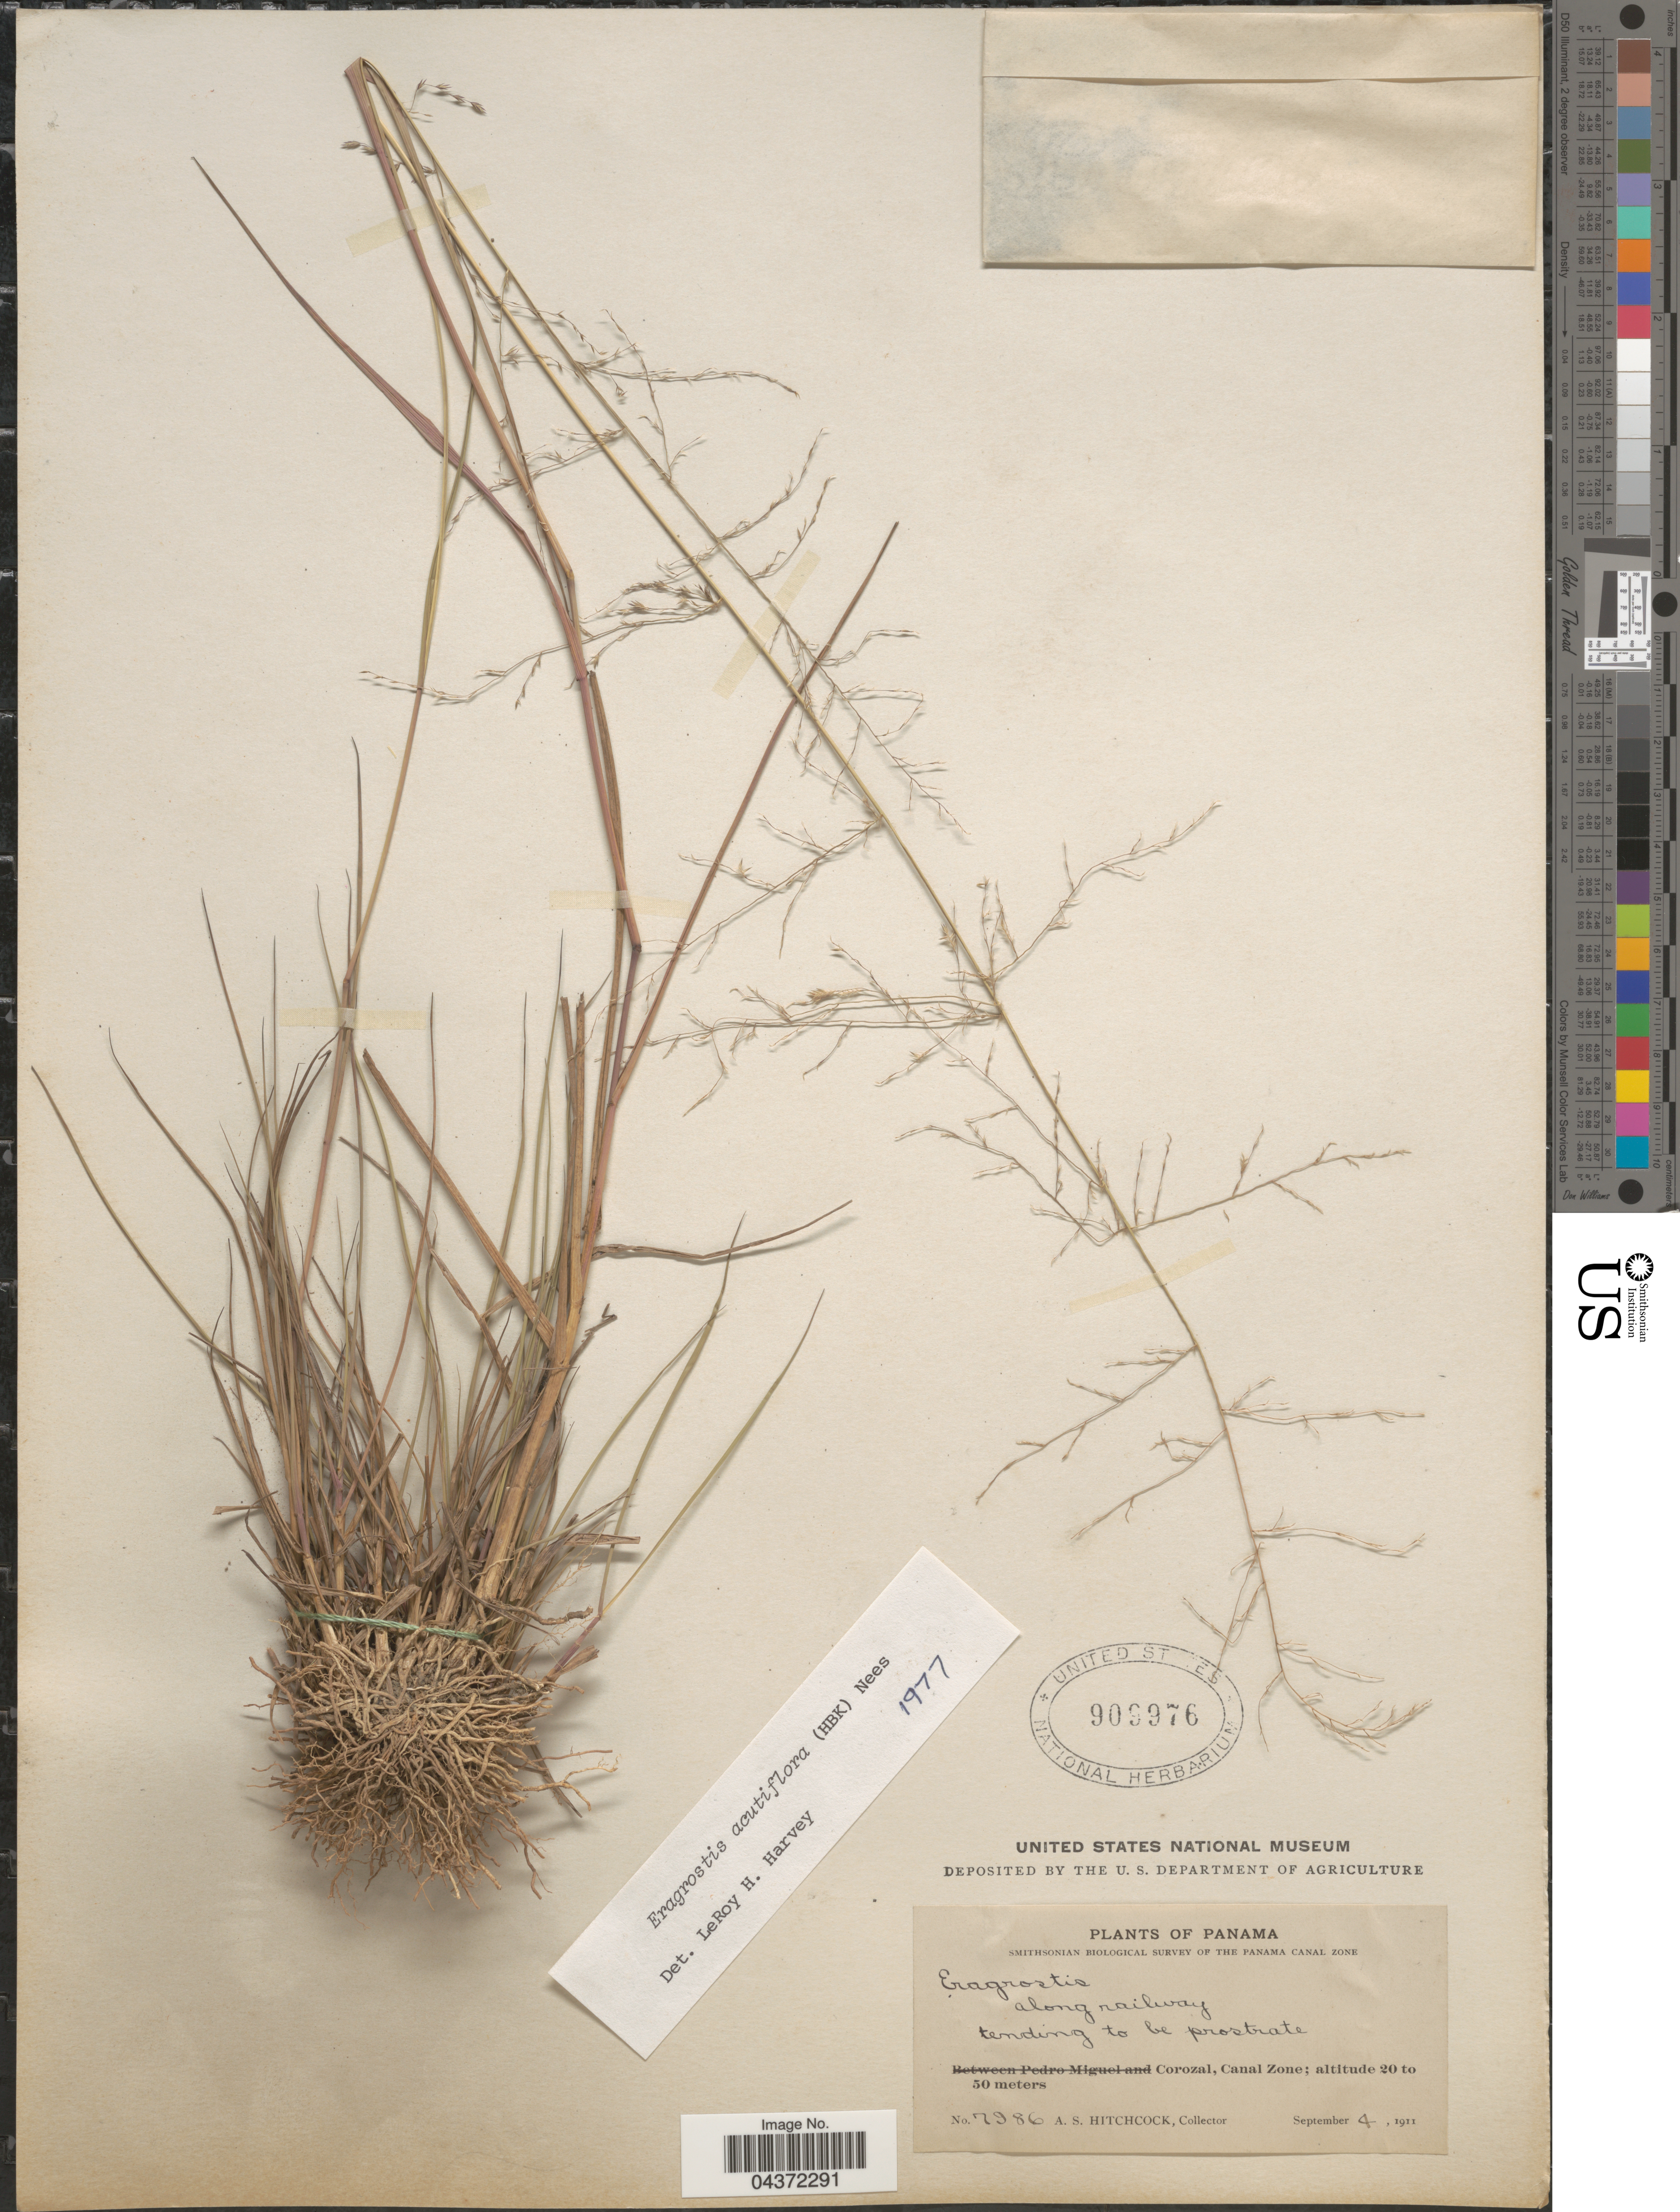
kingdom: Plantae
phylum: Tracheophyta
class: Liliopsida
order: Poales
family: Poaceae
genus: Eragrostis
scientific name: Eragrostis acutiflora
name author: (Kunth) Nees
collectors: A. S. Hitchcock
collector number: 7986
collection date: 1911-09-04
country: Panama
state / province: Colón / Panamá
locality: Smithsonian Biological Survey of the Panama Canal Zone. Corozal, Canal Zone.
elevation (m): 20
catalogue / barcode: US 909976